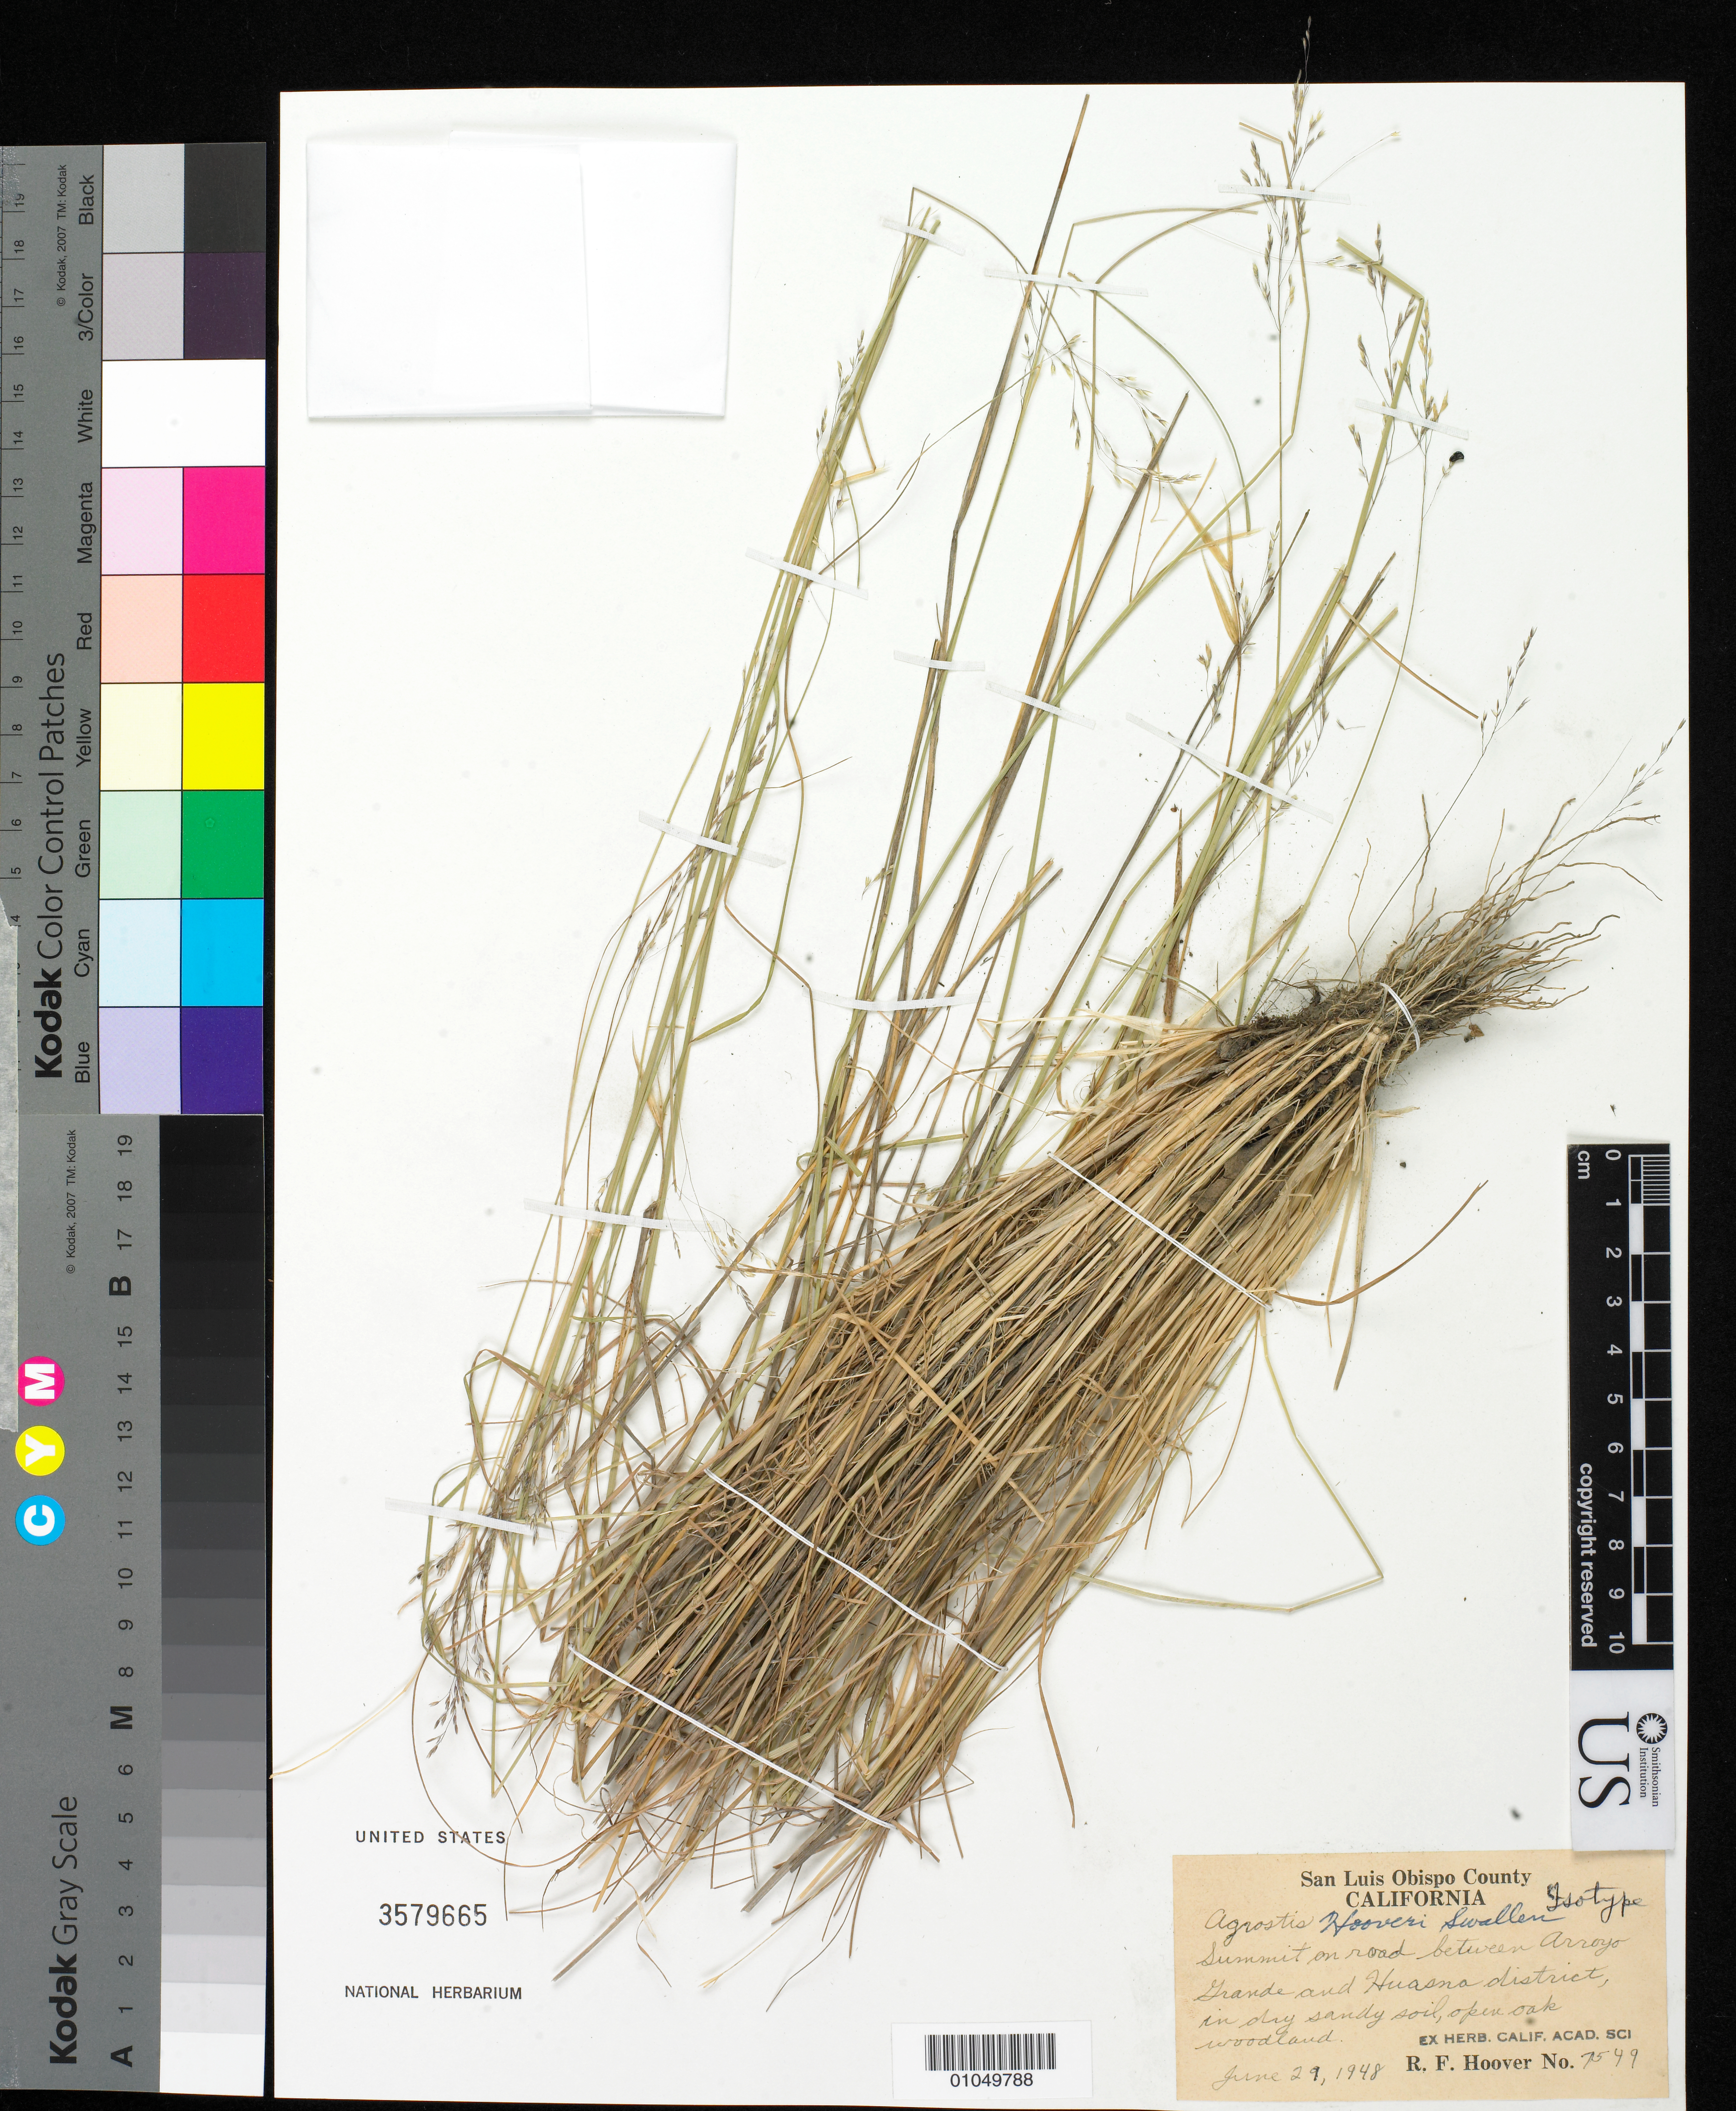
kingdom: Plantae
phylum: Tracheophyta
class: Liliopsida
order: Poales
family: Poaceae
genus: Agrostis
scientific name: Agrostis hooveri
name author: Swallen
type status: Isotype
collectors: R. F. Hoover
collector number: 7549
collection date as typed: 29 Jun 1948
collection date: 1948-06-29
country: United States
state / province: California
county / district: San Luis Obispo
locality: Summit on road between Arroyo Grande and Huasna district.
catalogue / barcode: US 3579665